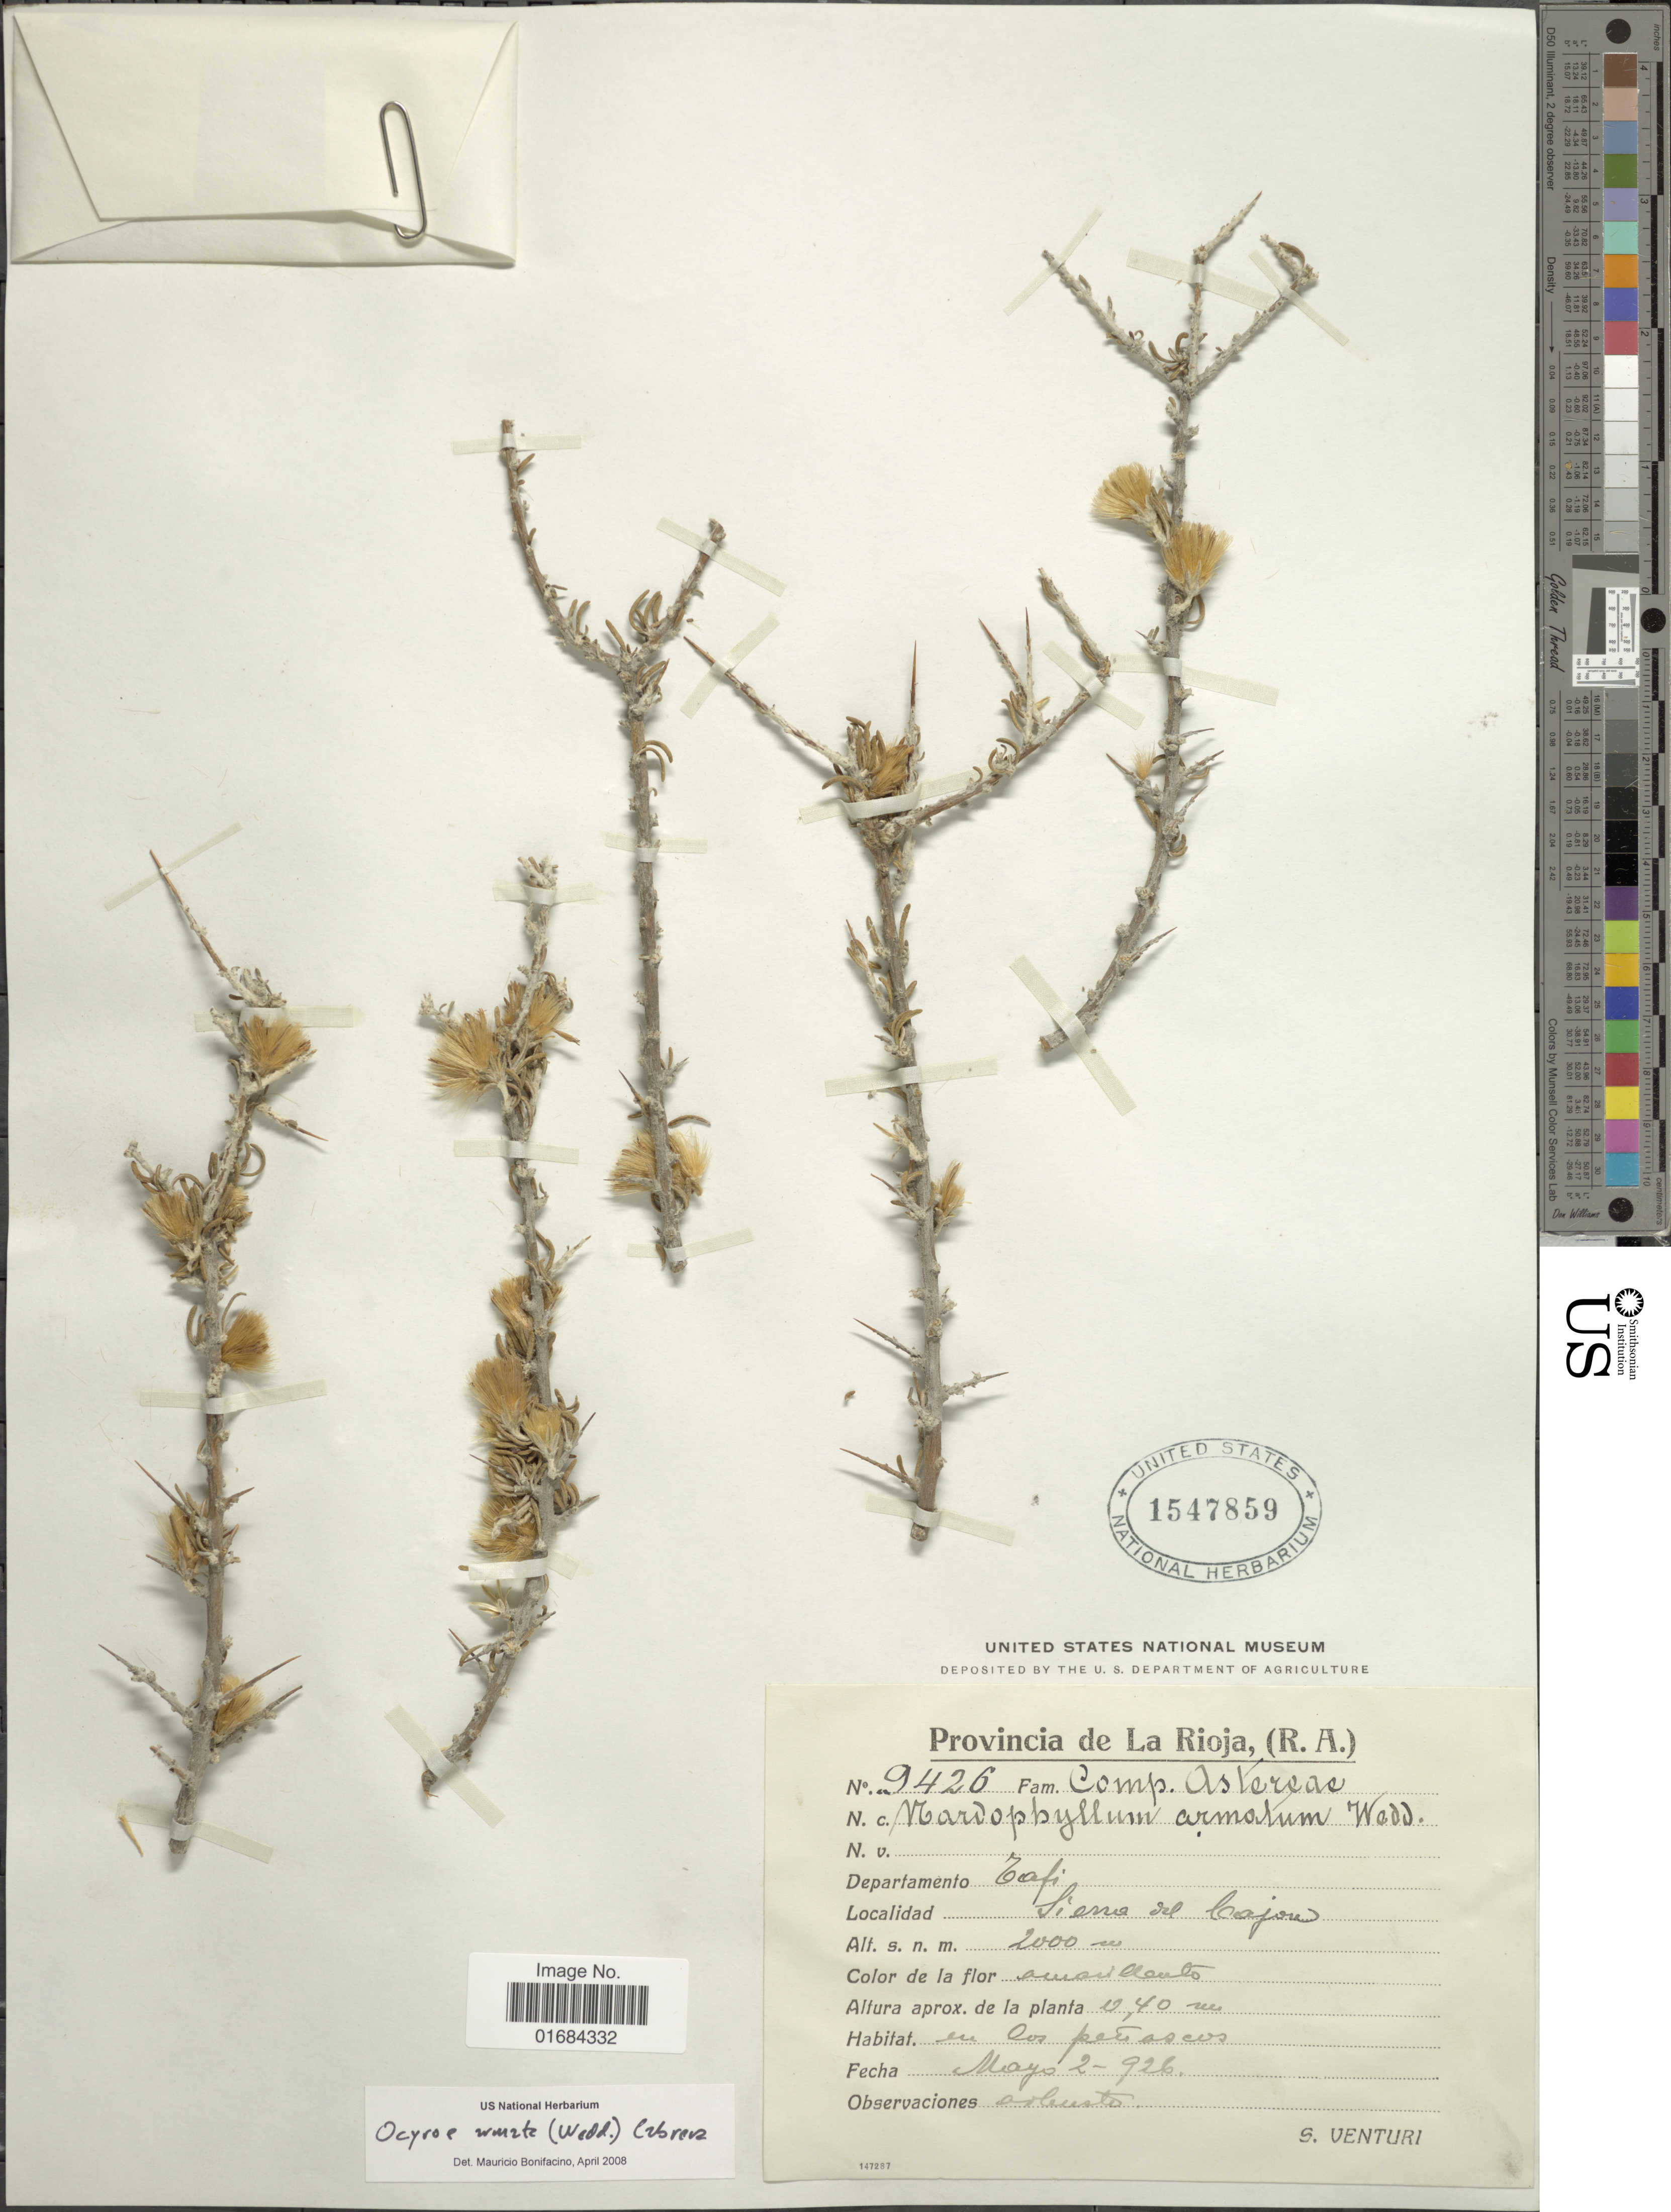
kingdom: Plantae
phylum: Tracheophyta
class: Magnoliopsida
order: Asterales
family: Asteraceae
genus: Ocyroe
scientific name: Ocyroe armata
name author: (Wedd.) Bonif.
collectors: S. Venturi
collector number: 9426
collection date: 1926-05-02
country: Argentina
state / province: La Rioja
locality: Tafi, Sierra del Cajon.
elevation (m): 2000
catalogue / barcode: US 1547859